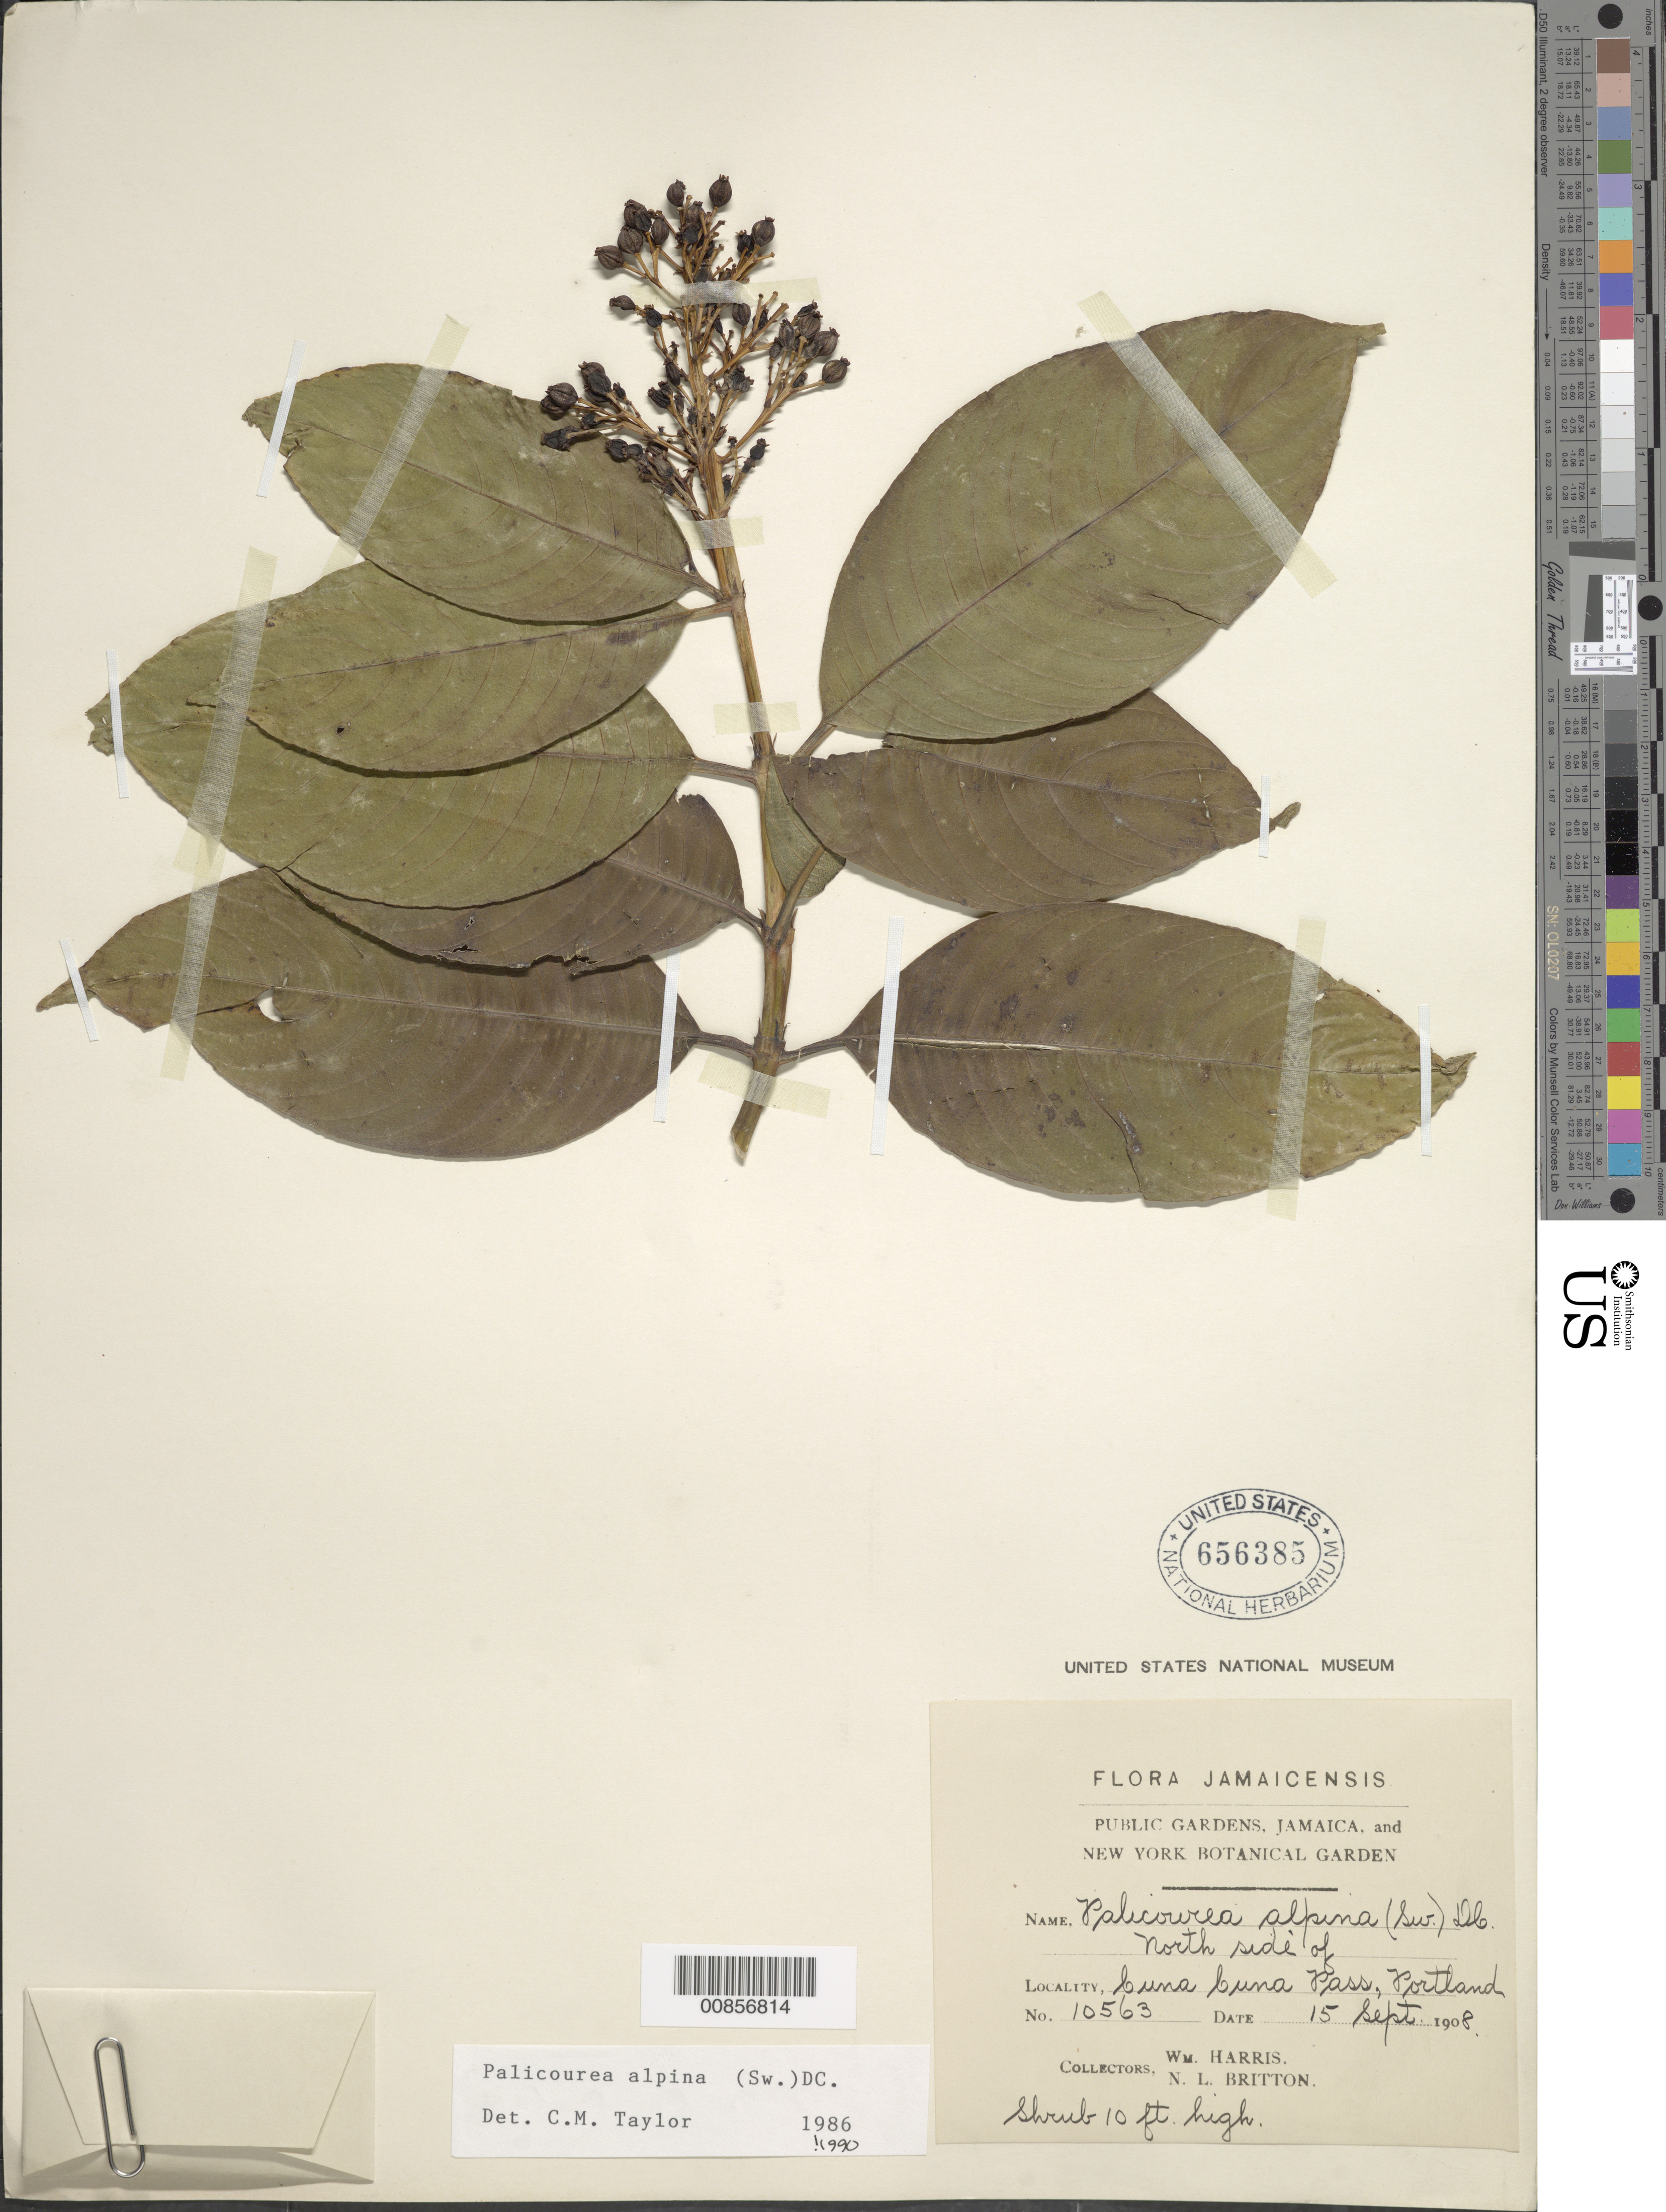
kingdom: Plantae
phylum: Tracheophyta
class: Magnoliopsida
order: Gentianales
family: Rubiaceae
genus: Palicourea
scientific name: Palicourea alpina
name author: (Sw.) DC.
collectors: W. H. Harris & N. Britton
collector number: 10563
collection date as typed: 15 Sep 1908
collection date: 1908-09-15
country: Jamaica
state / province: Portland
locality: North side of Cuna Cuna Pass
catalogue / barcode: US 656385